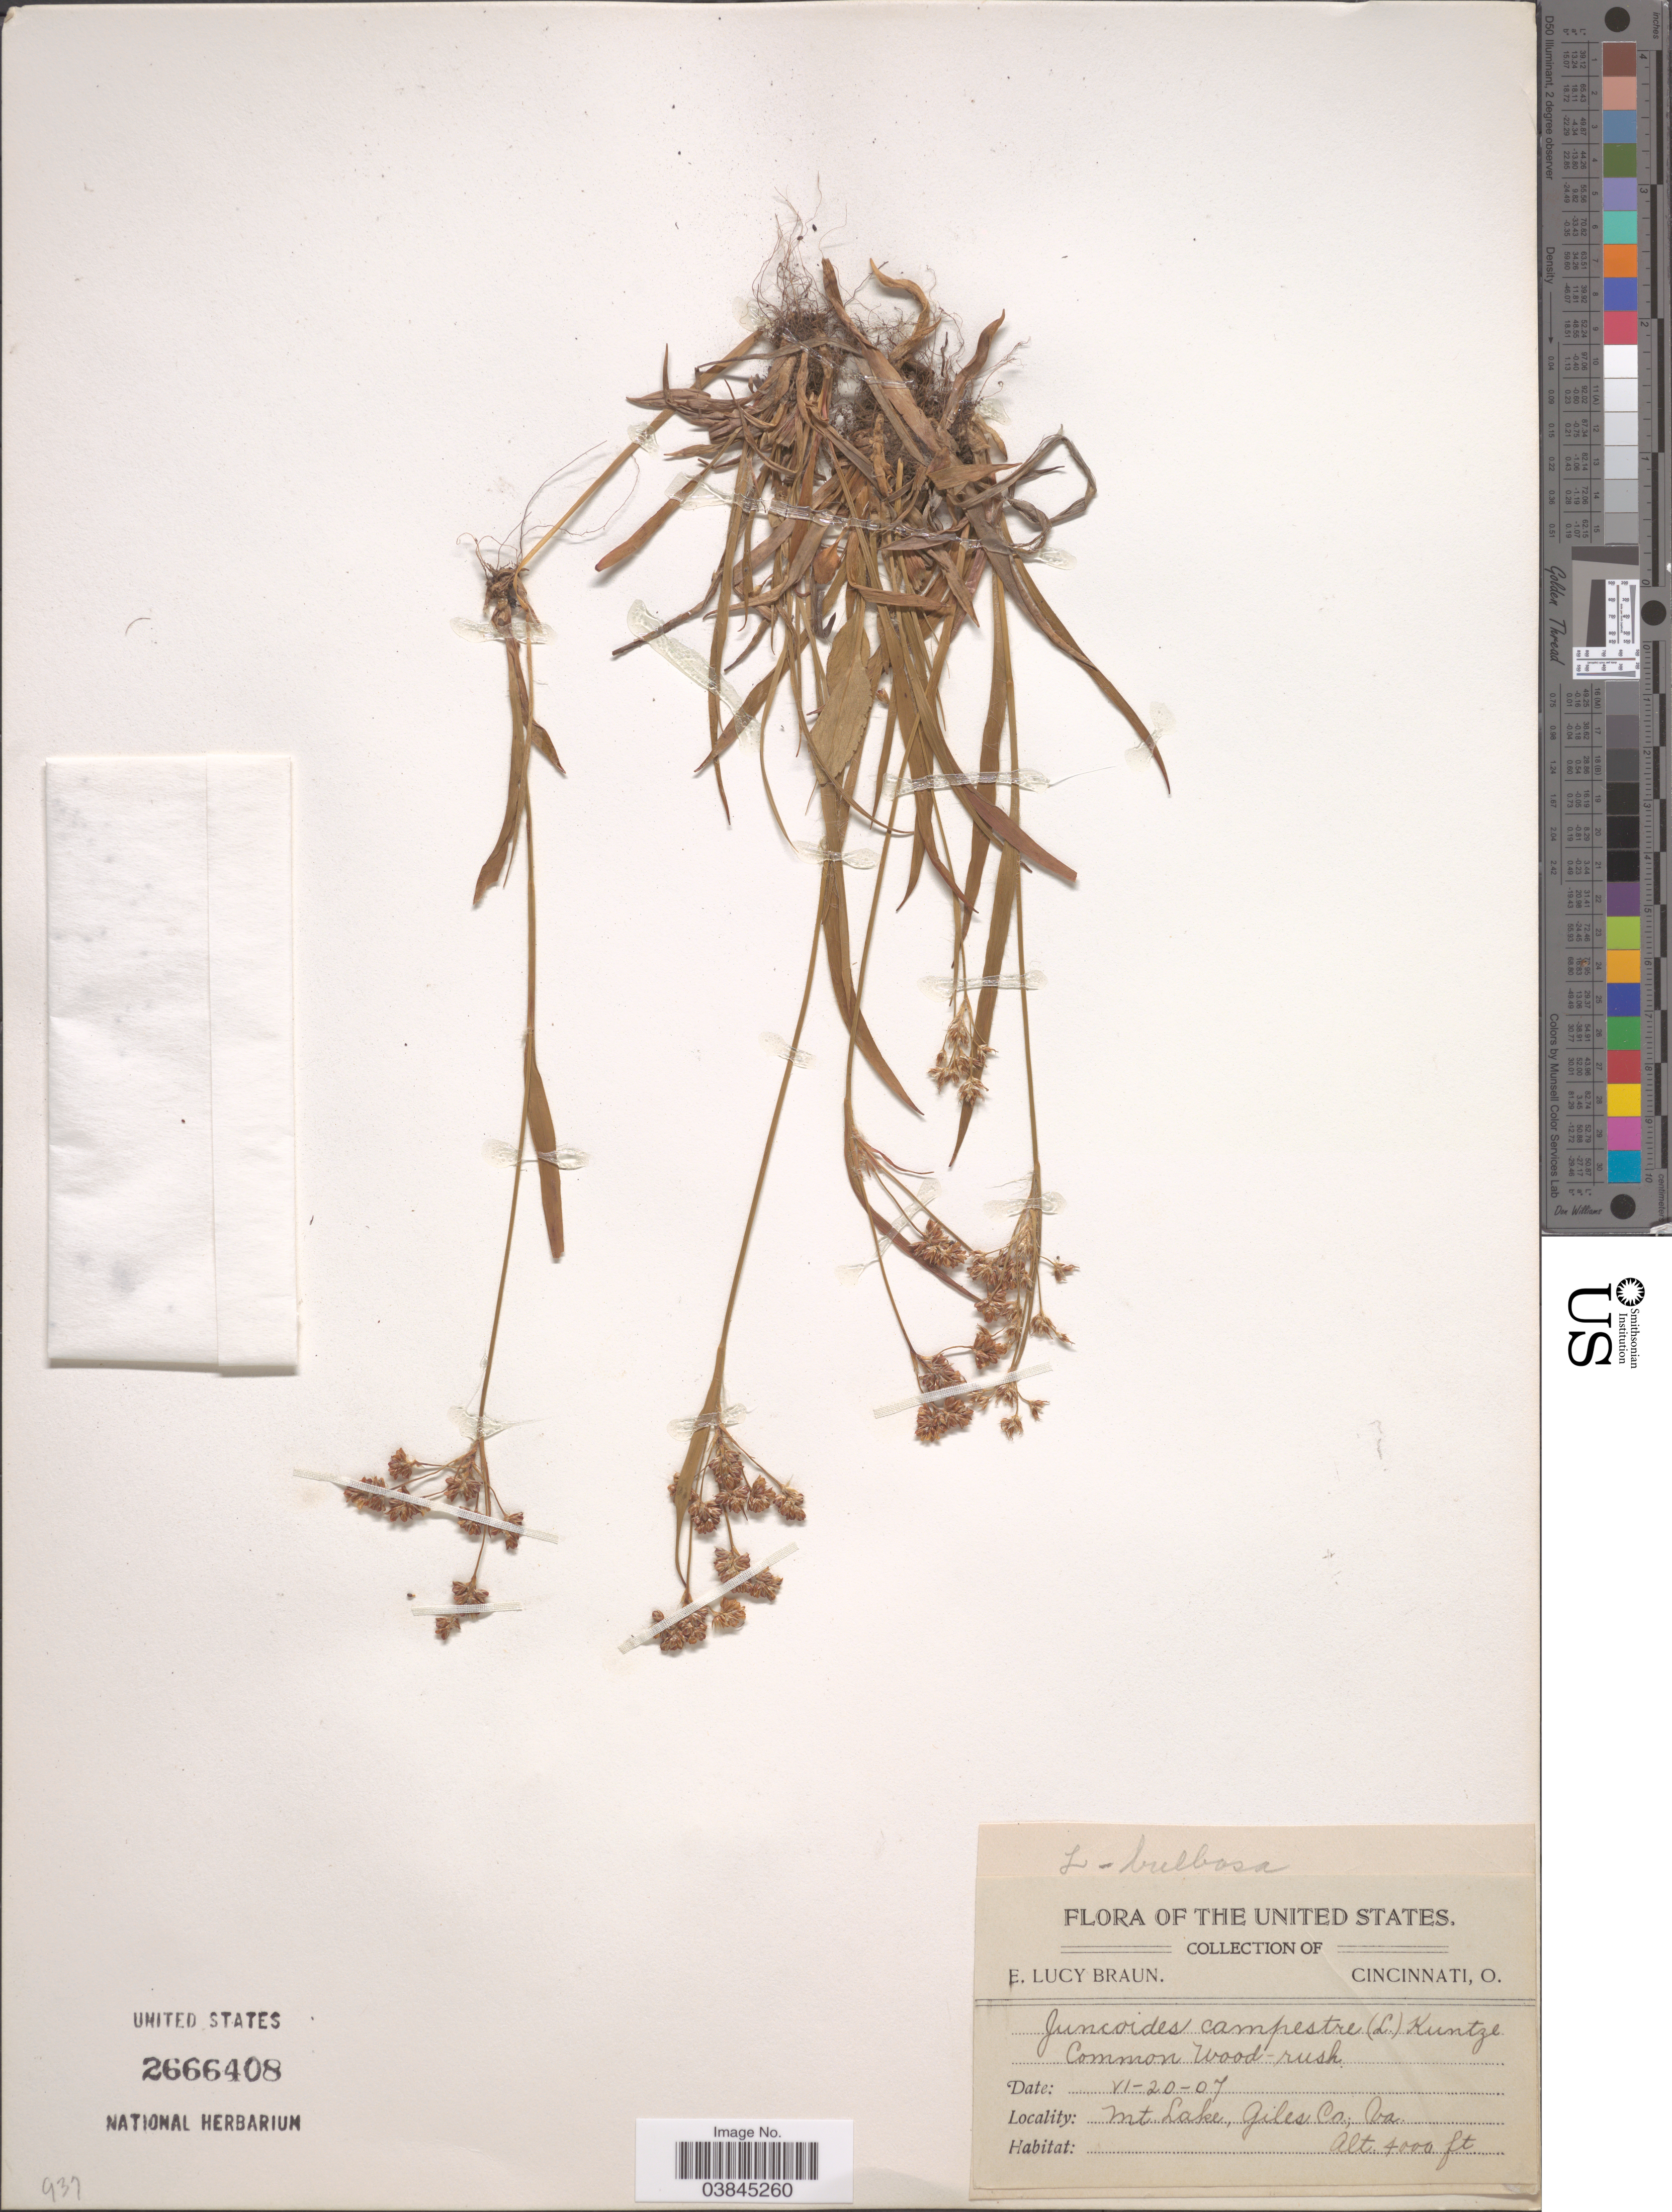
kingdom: Plantae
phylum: Tracheophyta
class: Liliopsida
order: Poales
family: Juncaceae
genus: Luzula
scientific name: Luzula campestris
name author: (L.) DC.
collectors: E. L. Braun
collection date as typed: Transcribed d/m/y: 20/6/7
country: United States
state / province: Virginia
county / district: Giles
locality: Mt. Lake, Giles Co.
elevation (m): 1219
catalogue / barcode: US 2666408